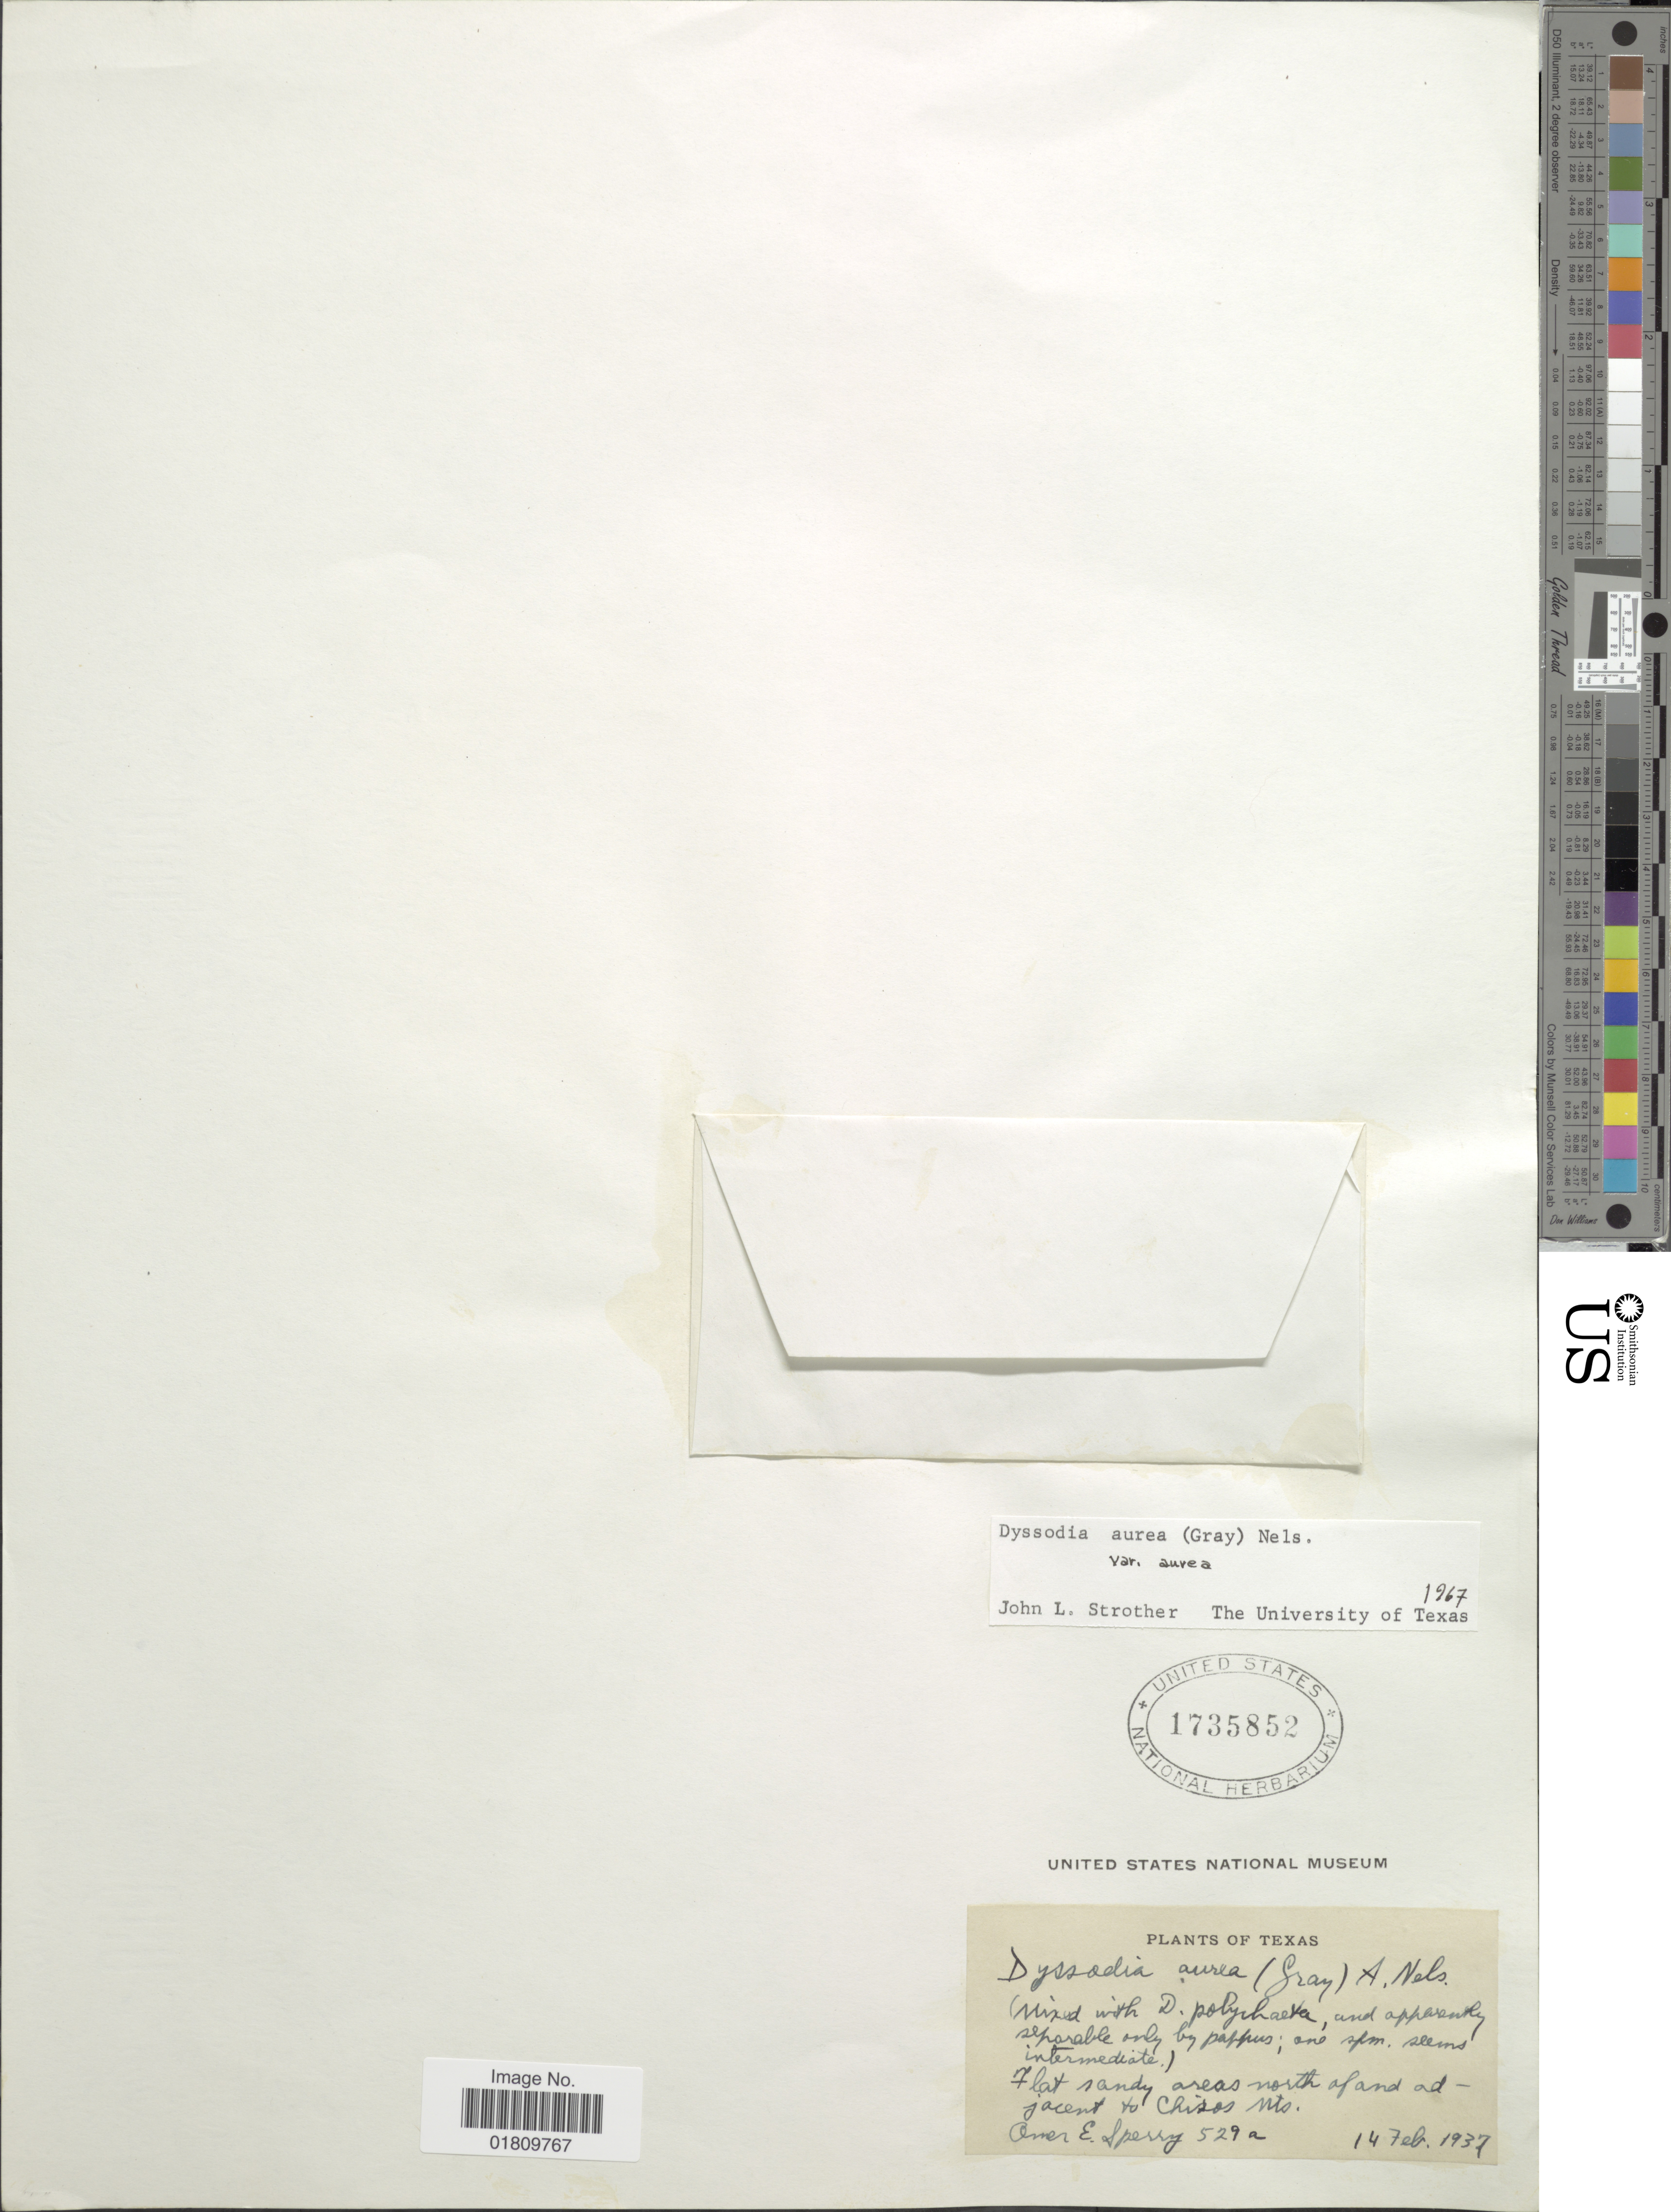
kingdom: Plantae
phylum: Tracheophyta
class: Magnoliopsida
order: Asterales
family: Asteraceae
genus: Thymophylla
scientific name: Thymophylla aurea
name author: (A. Gray) Greene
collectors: O. E. Sperry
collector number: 529a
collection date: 1937-02-14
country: United States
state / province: Texas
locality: Flat sandy areas north of and adjacent to Chisos Mts.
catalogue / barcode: US 1735852